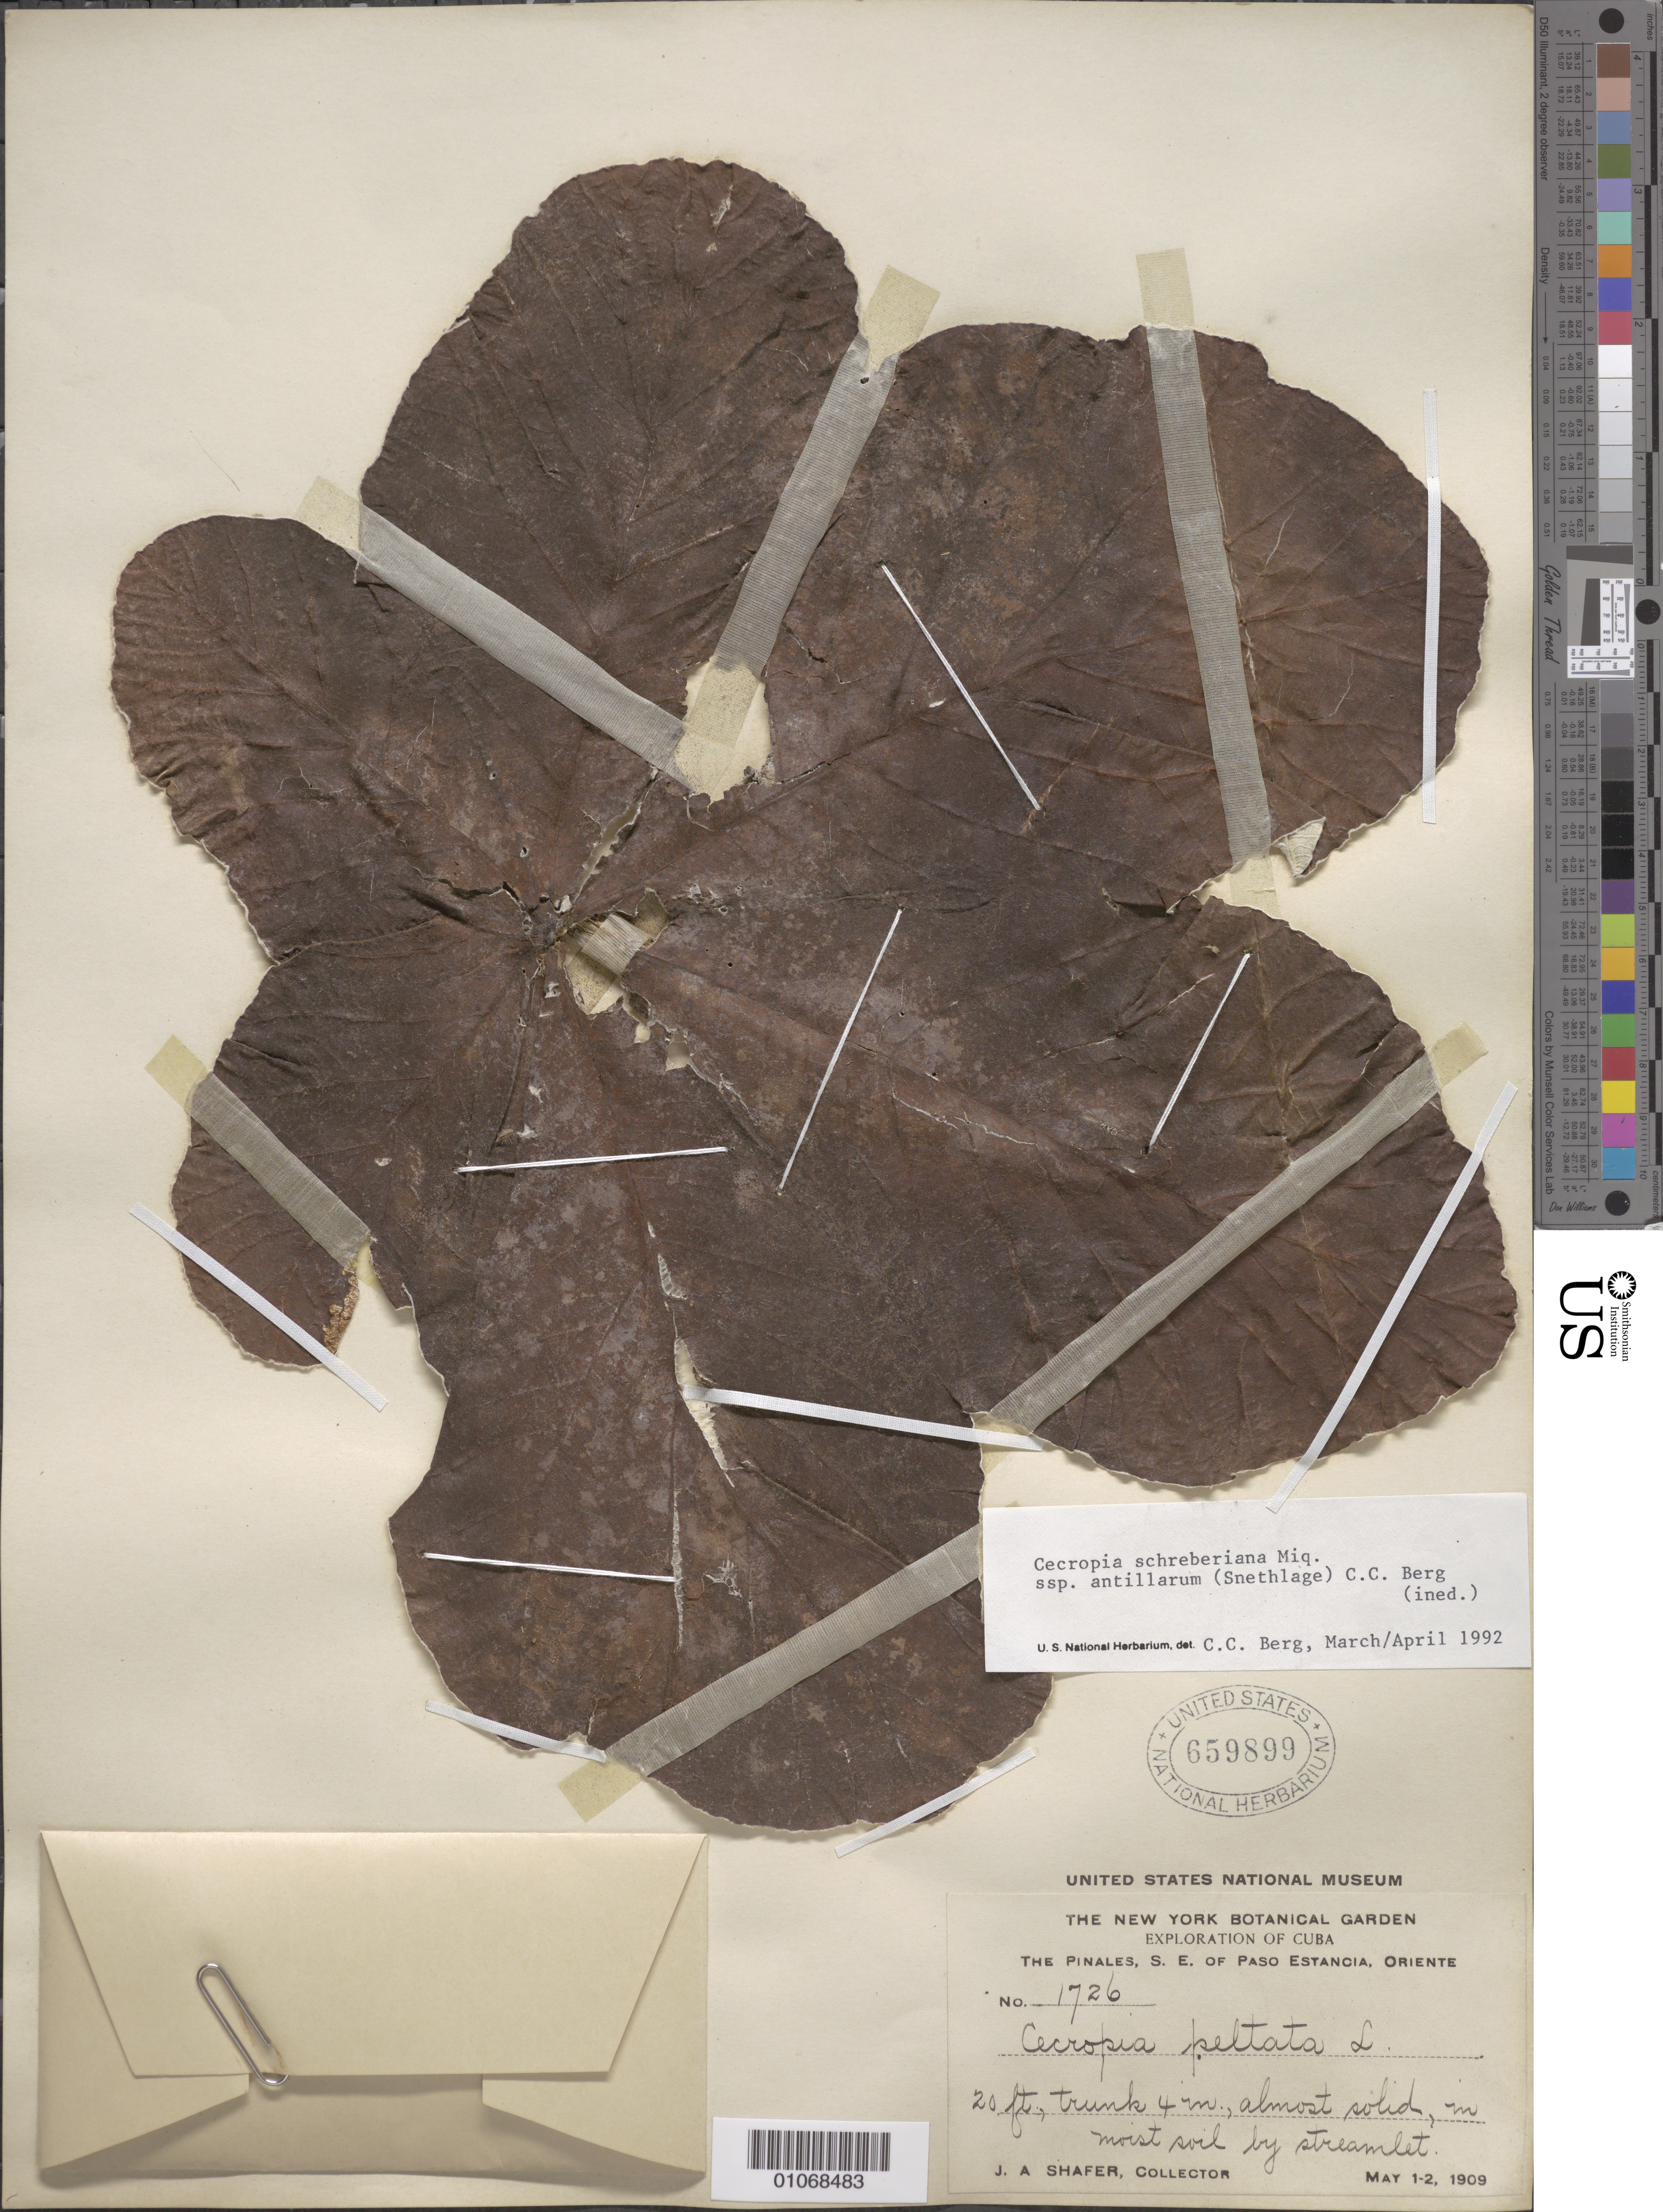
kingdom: Plantae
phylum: Tracheophyta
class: Magnoliopsida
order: Rosales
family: Urticaceae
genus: Cecropia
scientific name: Cecropia schreberiana subsp. antillarum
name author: (Snethl.) C.C. Berg & P. Franco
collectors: J. A. Shafer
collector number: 1726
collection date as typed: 01 May 1909 to 02 May 1909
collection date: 1909-05-01/1909-05-02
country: Cuba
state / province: Granma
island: Cuba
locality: The Pinales, S E of Paso Estancia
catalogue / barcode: US 659899